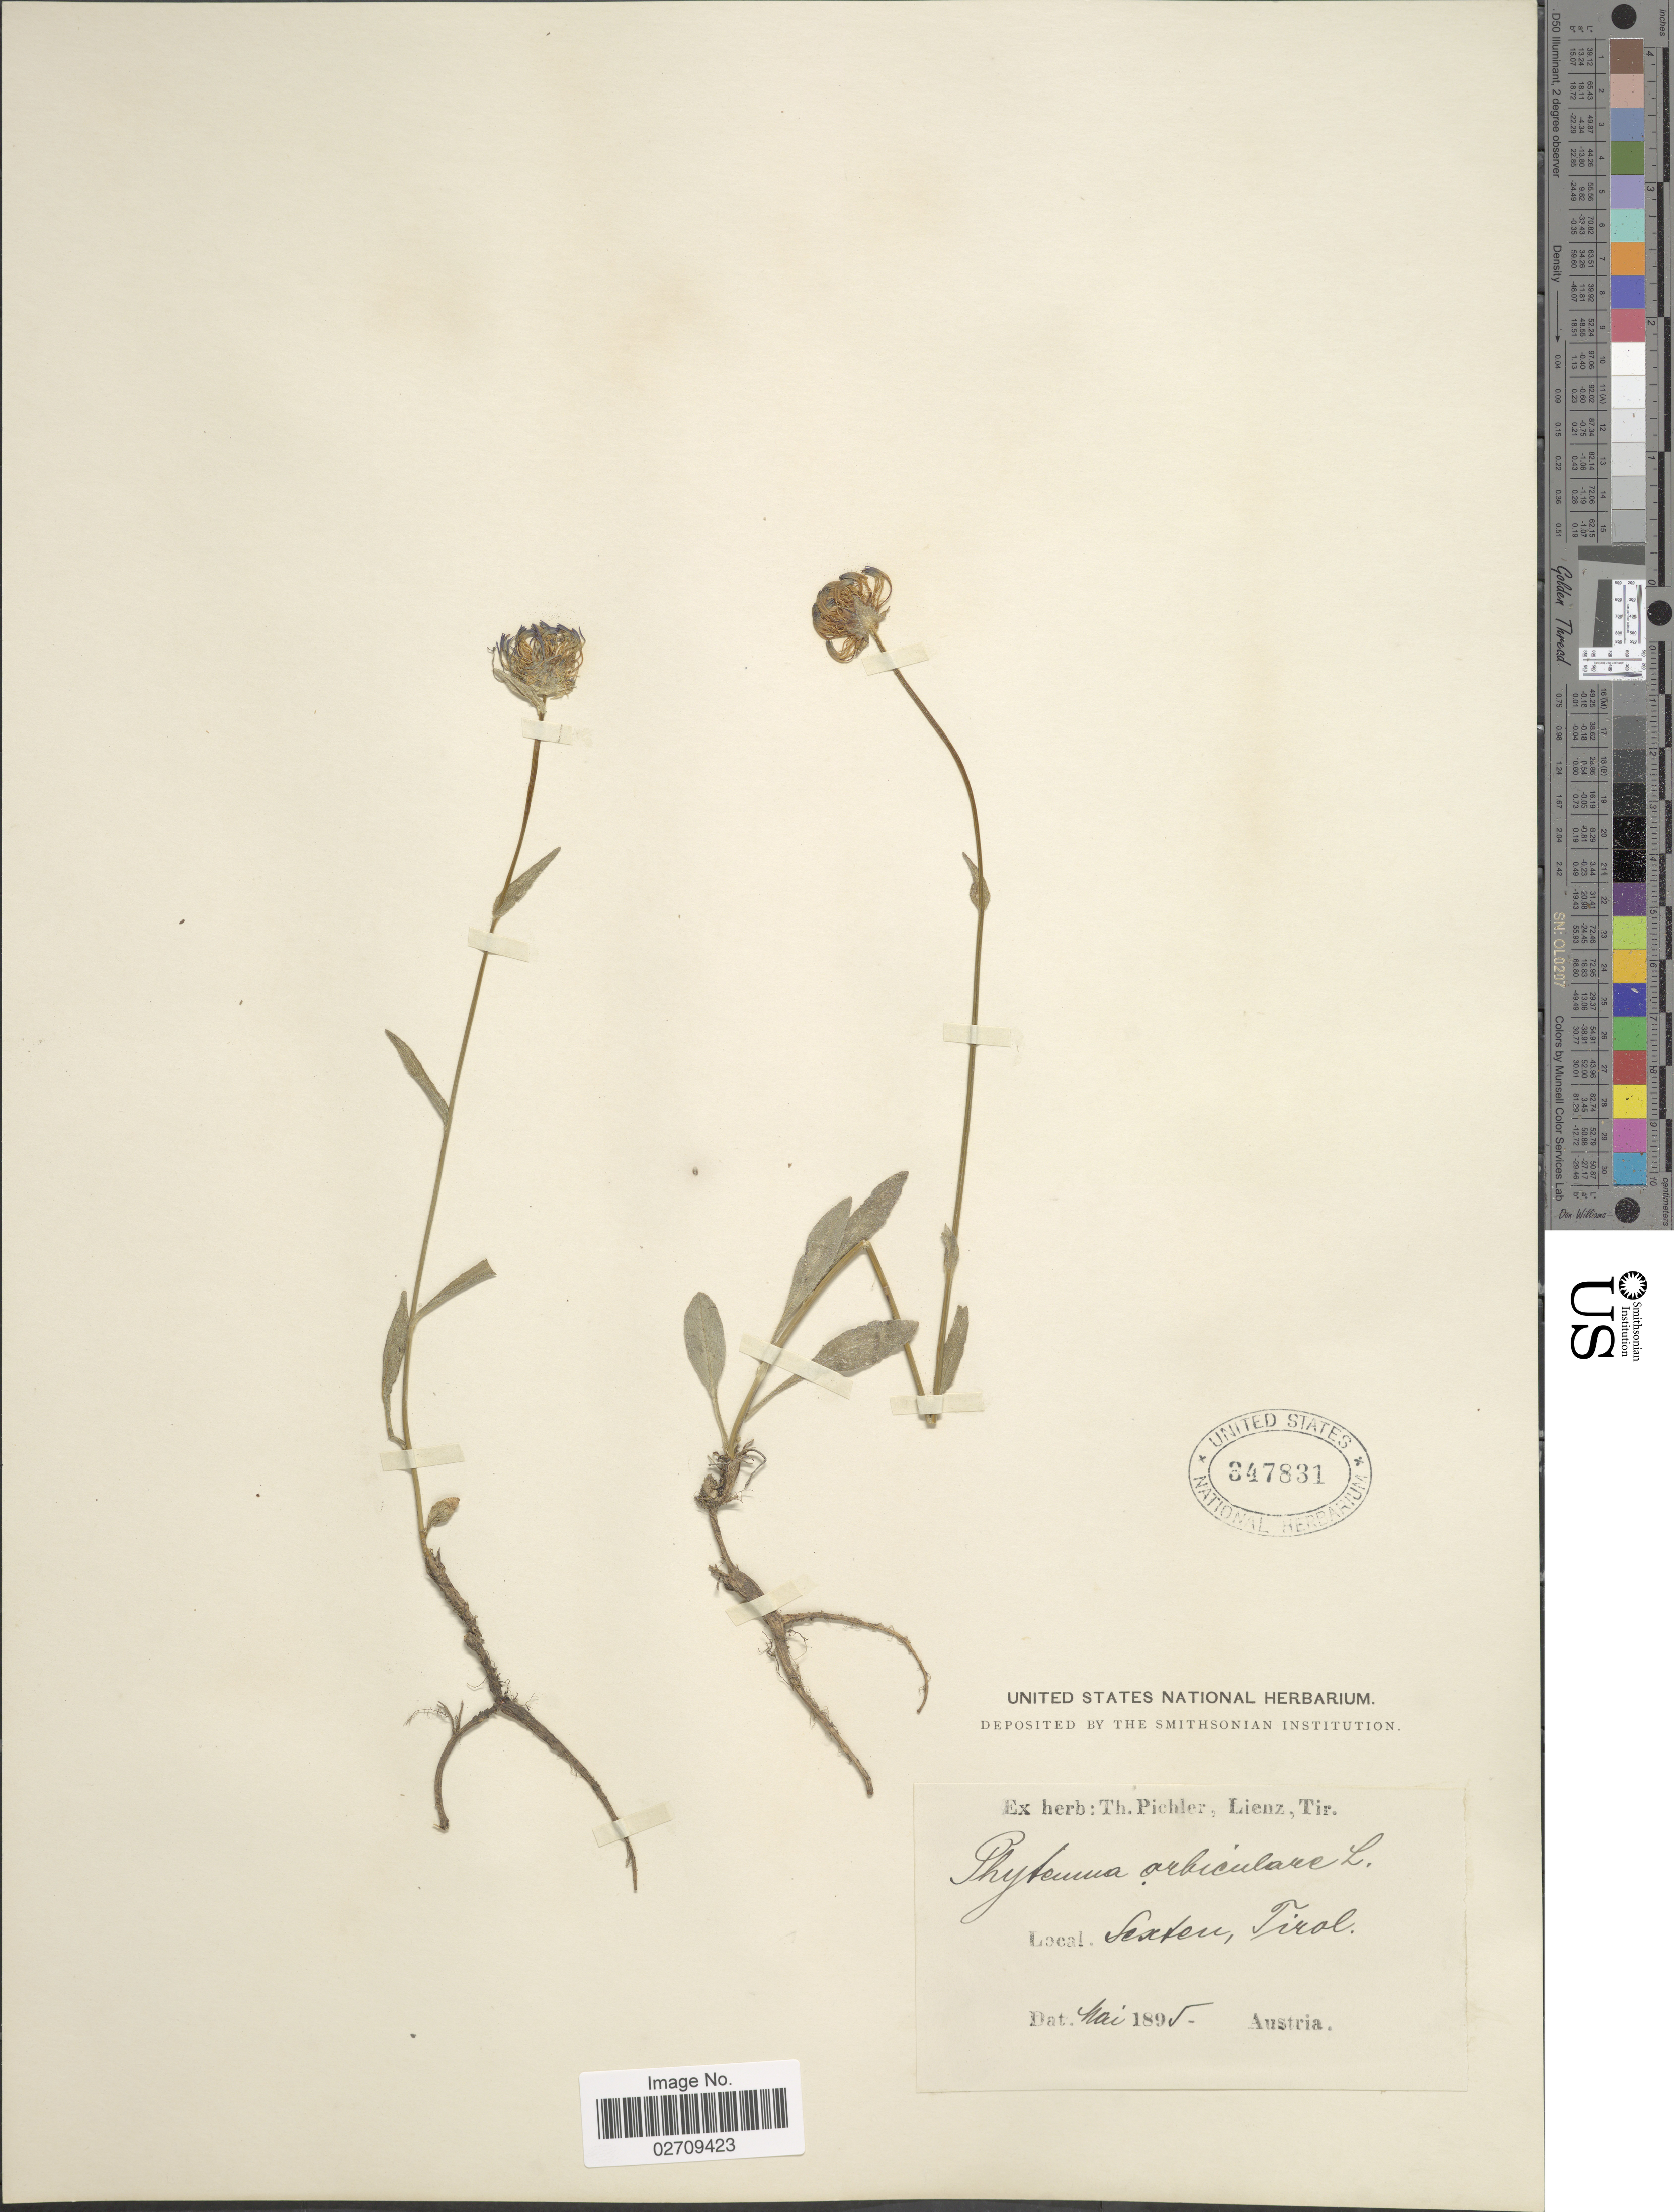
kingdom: Plantae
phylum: Tracheophyta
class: Magnoliopsida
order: Asterales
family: Campanulaceae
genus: Phyteuma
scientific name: Phyteuma orbiculare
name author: L.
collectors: ex herb. T. Pichler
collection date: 1895-05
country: Austria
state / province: Tirol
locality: Sexten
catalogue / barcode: US 347831